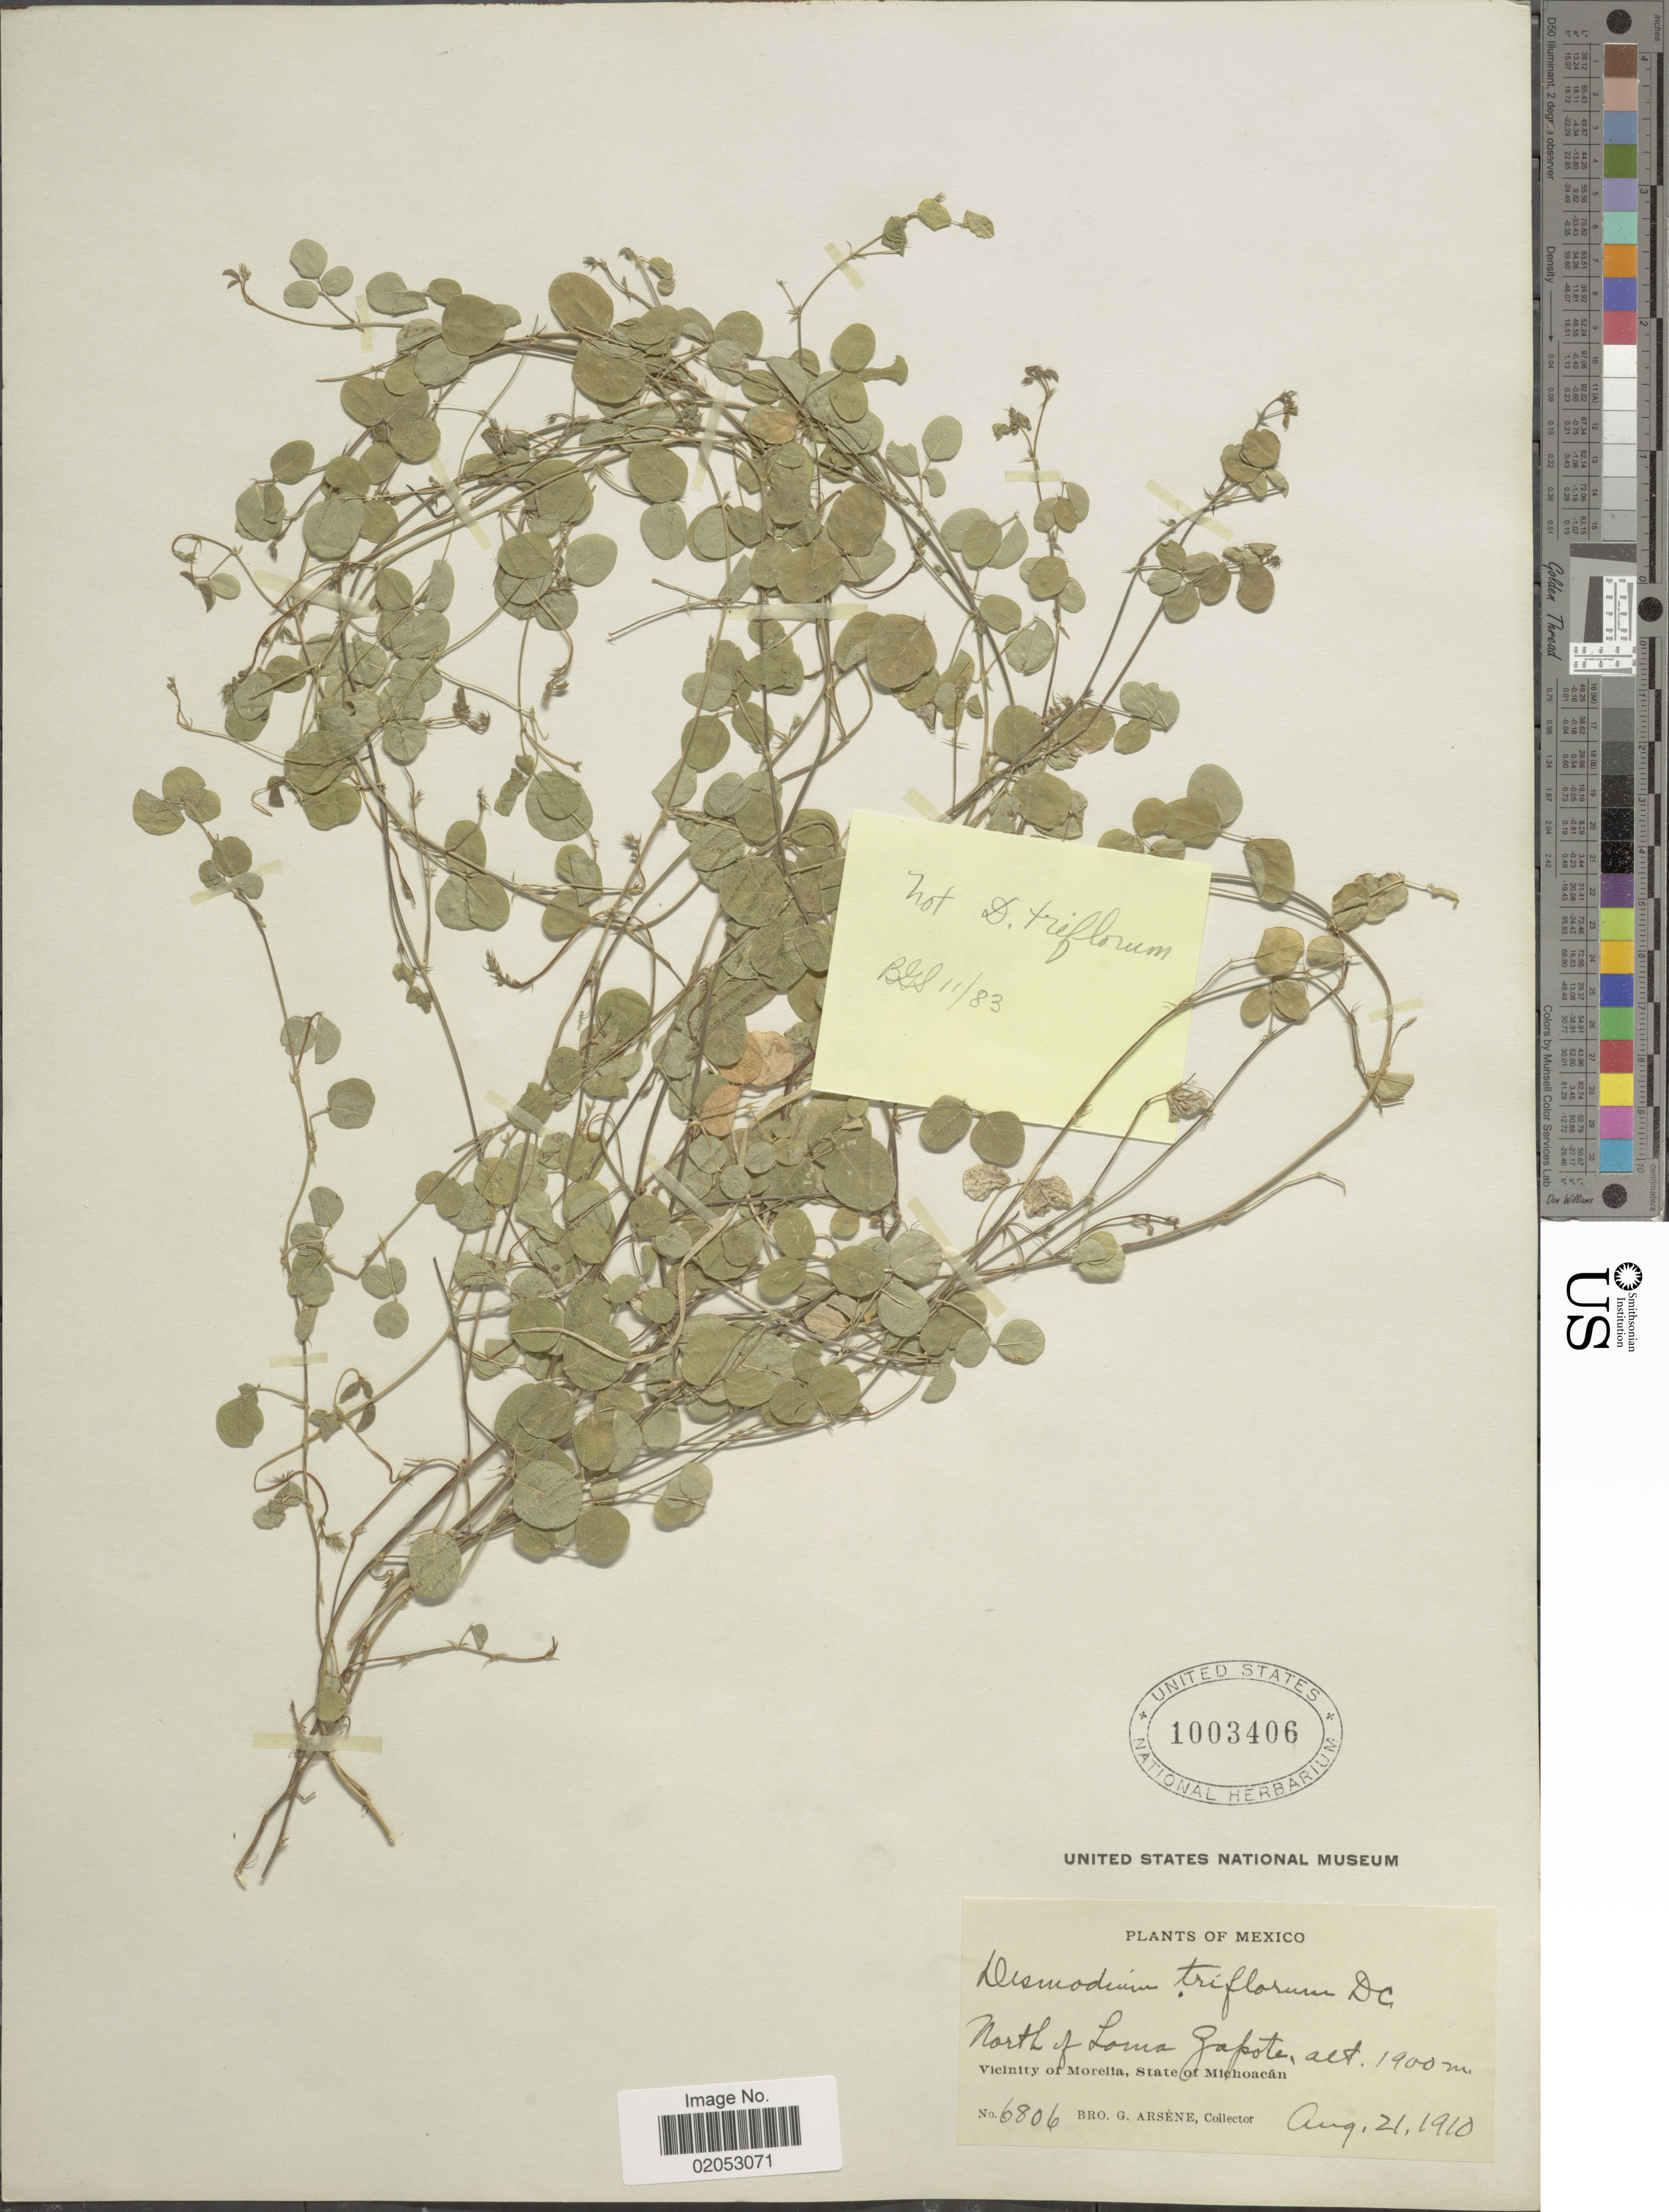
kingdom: Plantae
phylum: Tracheophyta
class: Magnoliopsida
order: Fabales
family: Fabaceae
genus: Desmodium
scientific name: Desmodium sp.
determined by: Strong, Mark T., (BOT), Smithsonian Institution - National Museum of Natural History (UNITED STATES)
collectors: Bro. G. Arsène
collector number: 6806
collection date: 1910-08-21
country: Mexico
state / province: Michoacán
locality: North of Loma Zapota. Vicinity of Morelia, State of Michoacán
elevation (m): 1900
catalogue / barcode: US 1003406